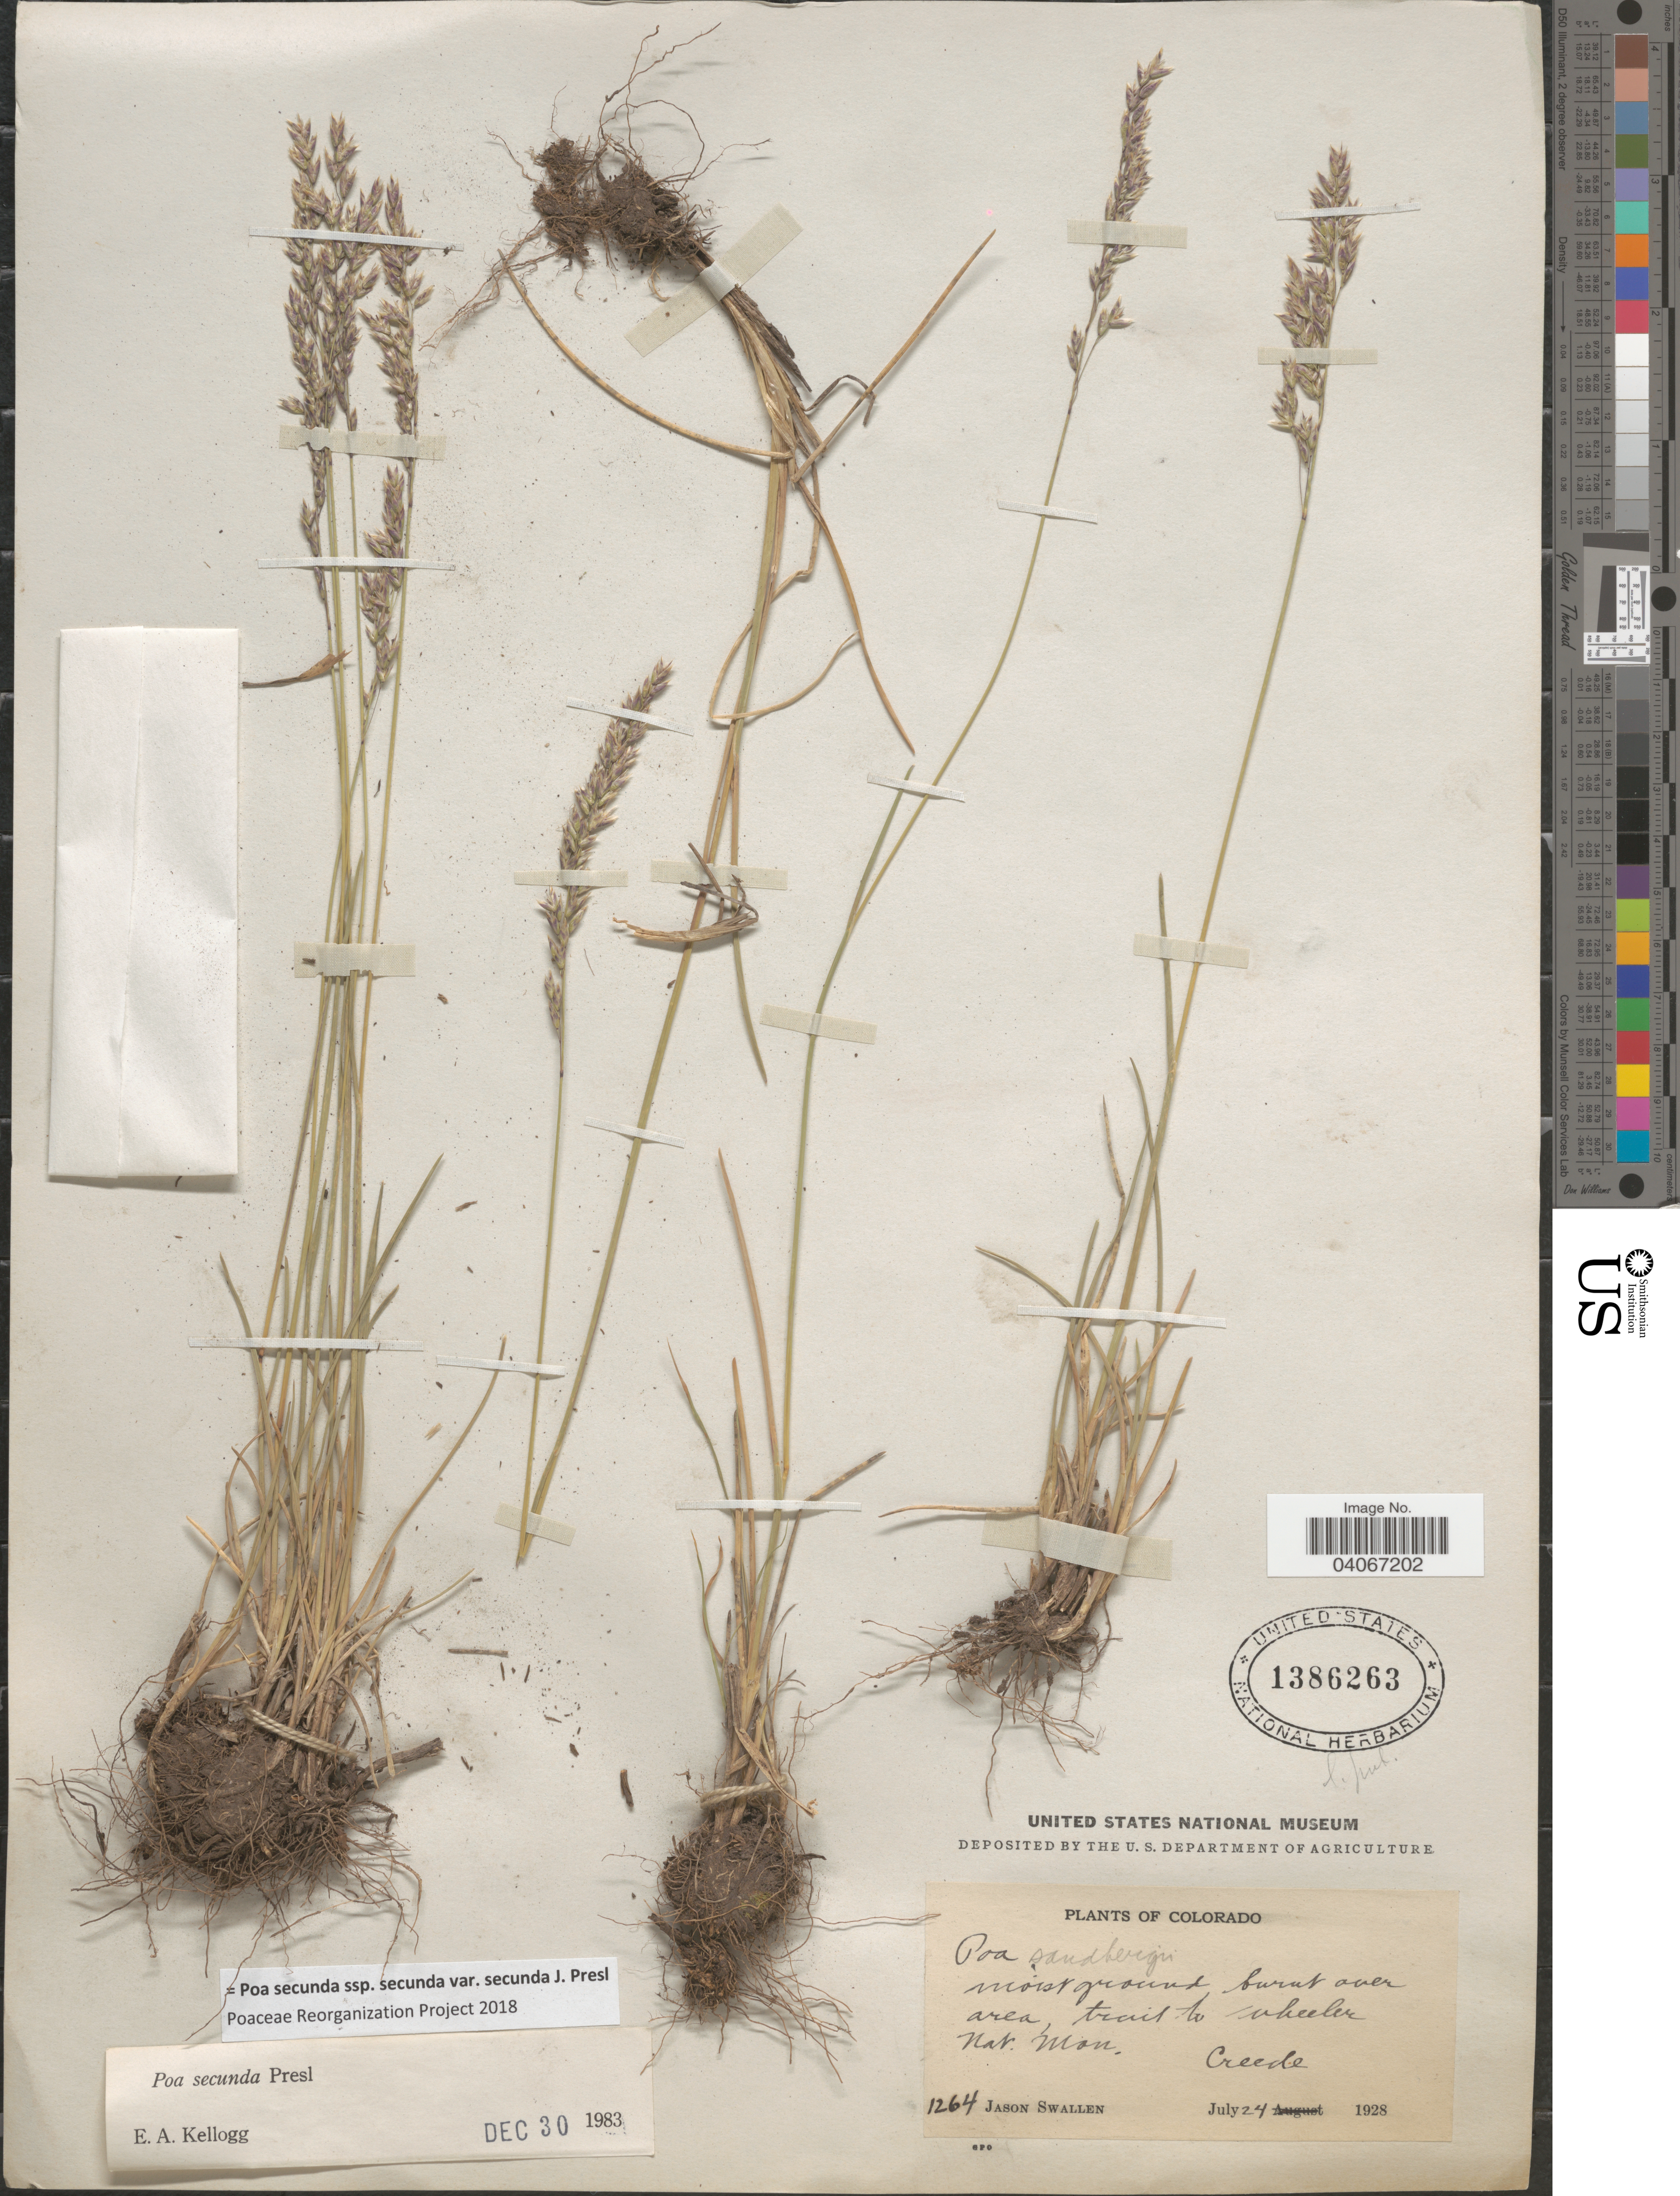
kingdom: Plantae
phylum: Tracheophyta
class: Liliopsida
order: Poales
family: Poaceae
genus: Poa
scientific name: Poa secunda subsp. secunda var. secunda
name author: J. Presl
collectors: J. R. Swallen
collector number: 1264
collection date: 1928-07-24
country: United States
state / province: Colorado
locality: Burnt over area, trail to Wheeler Nat. Mon. Creede.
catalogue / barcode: US 1386263